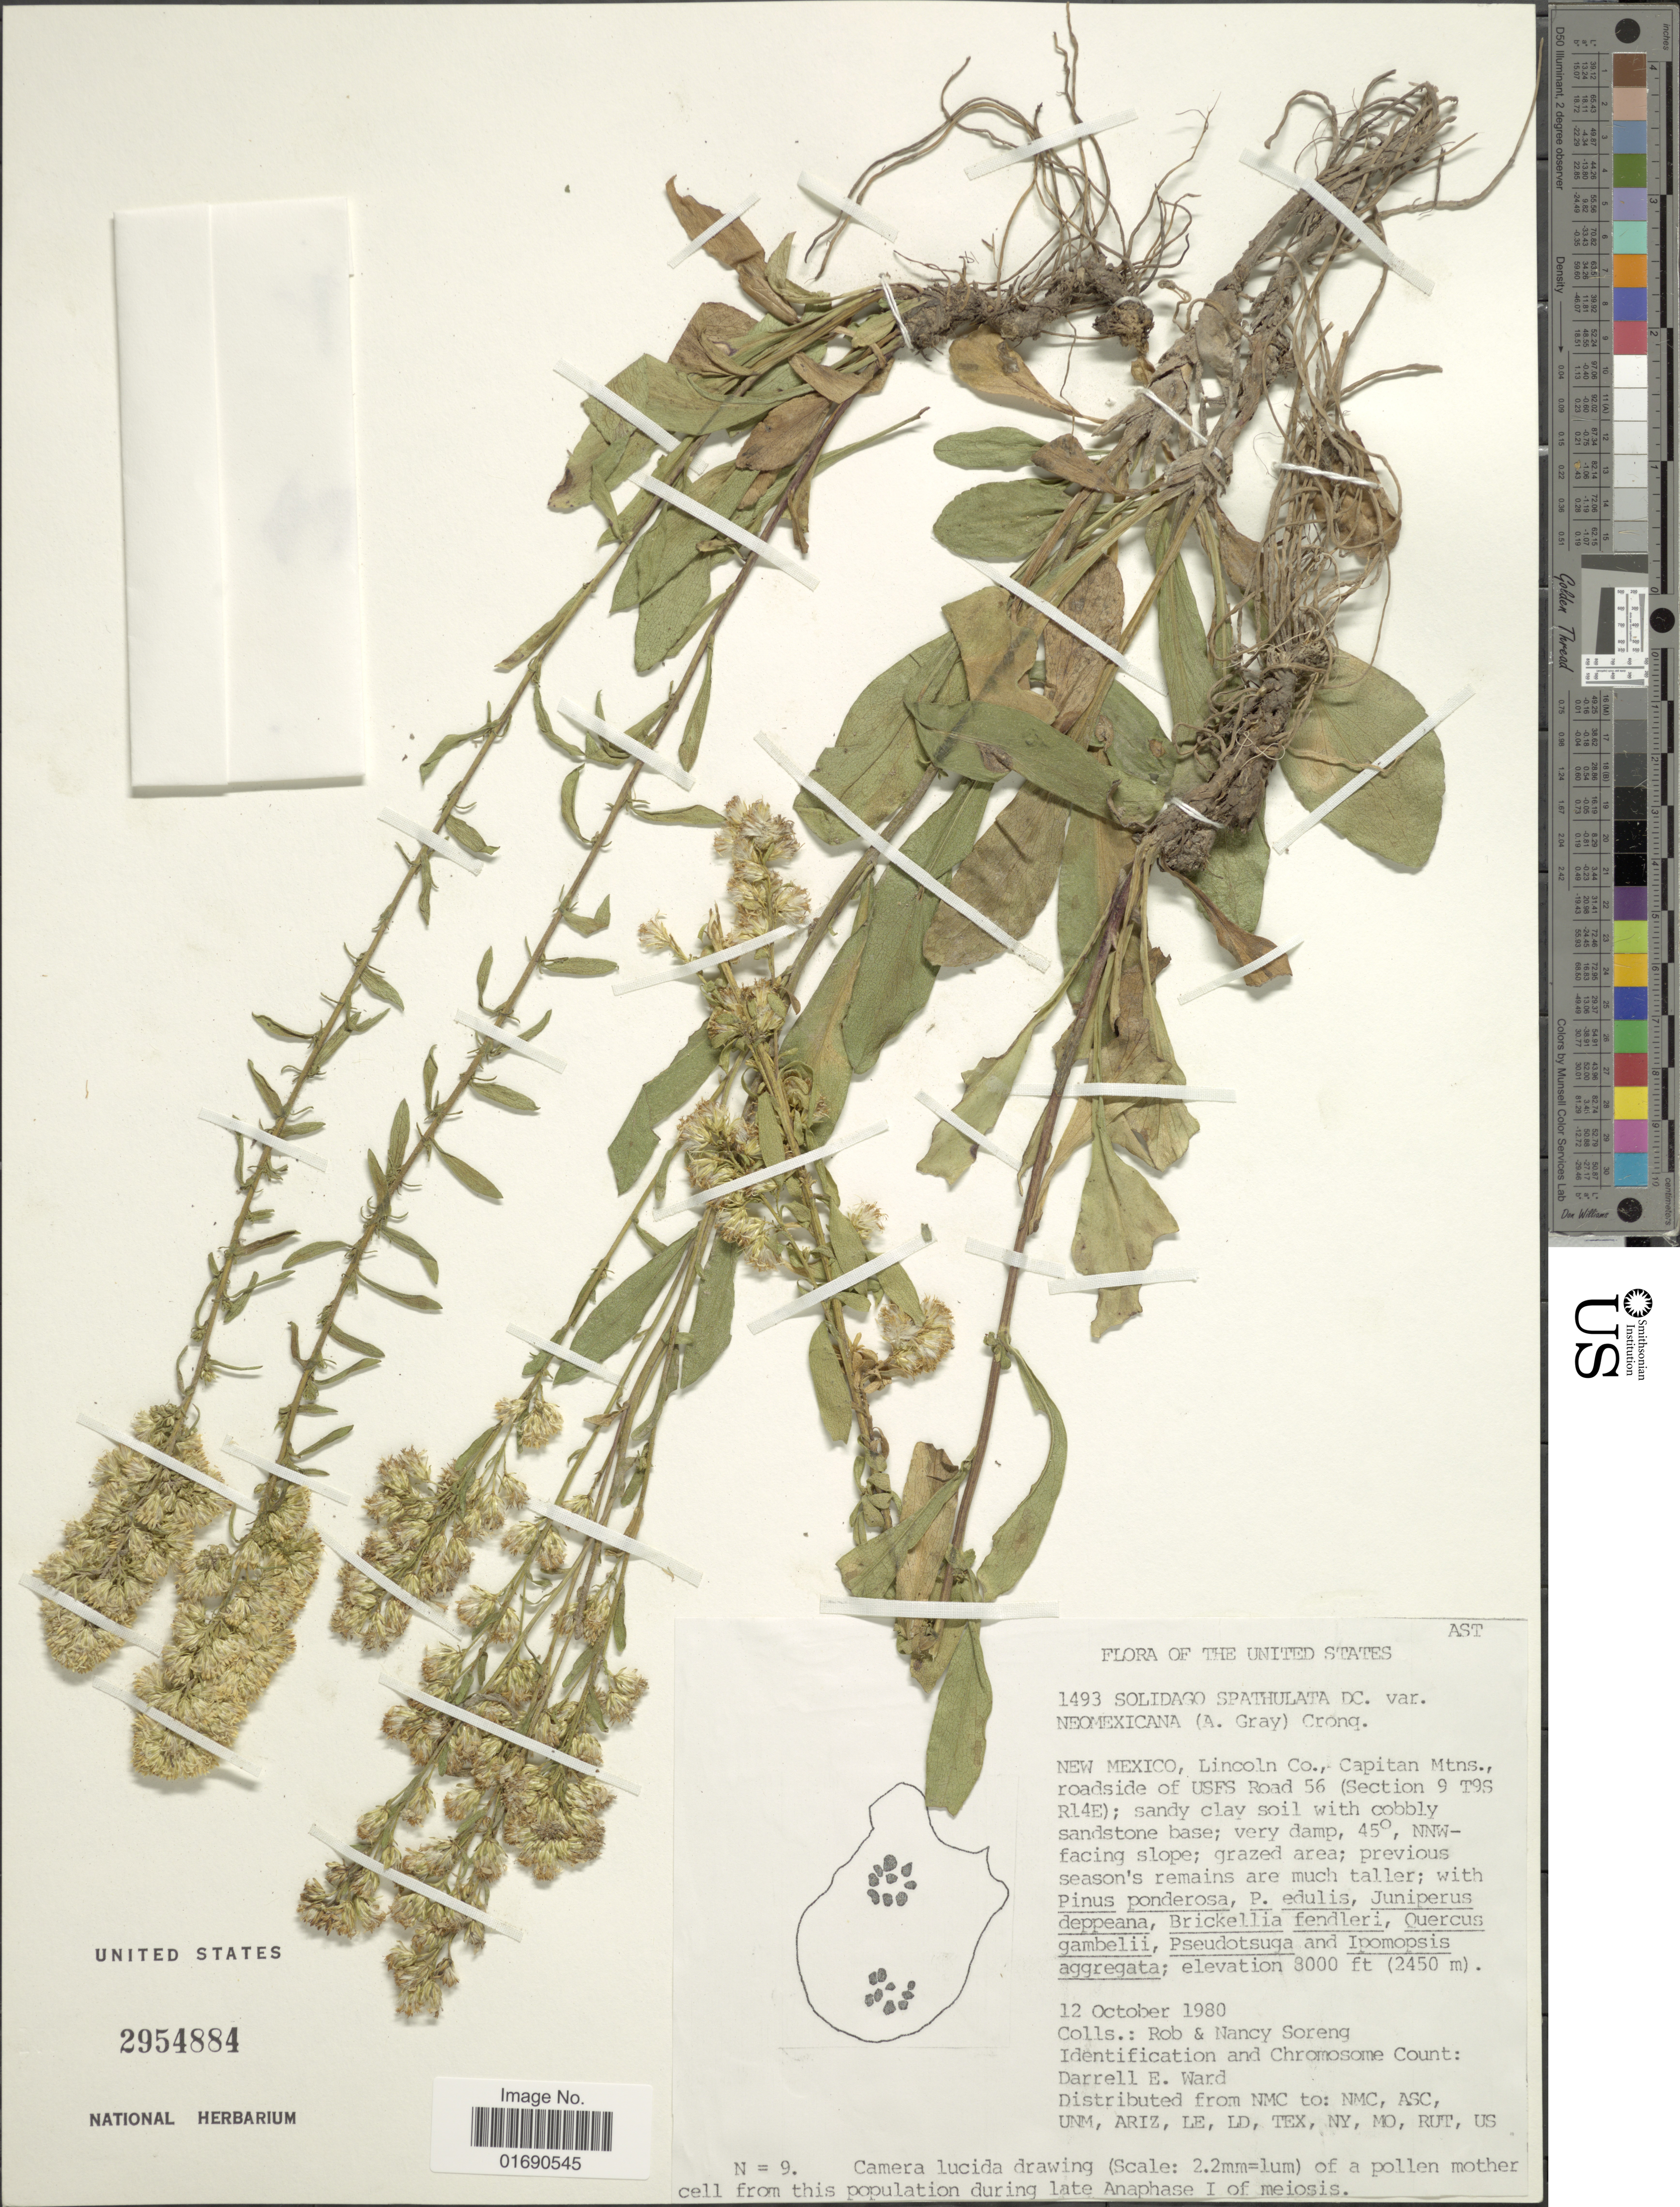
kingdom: Plantae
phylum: Tracheophyta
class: Magnoliopsida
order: Asterales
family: Asteraceae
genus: Solidago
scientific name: Solidago glutinosa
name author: Nutt.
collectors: R. J. Soreng & N. L. Soreng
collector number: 1493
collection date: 1980-10-12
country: United States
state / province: New Mexico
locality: Lincoln Co., Caitan Mtns., roadside of USES Rod 56 (Section 9 T9S R14E)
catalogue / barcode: US 2954884